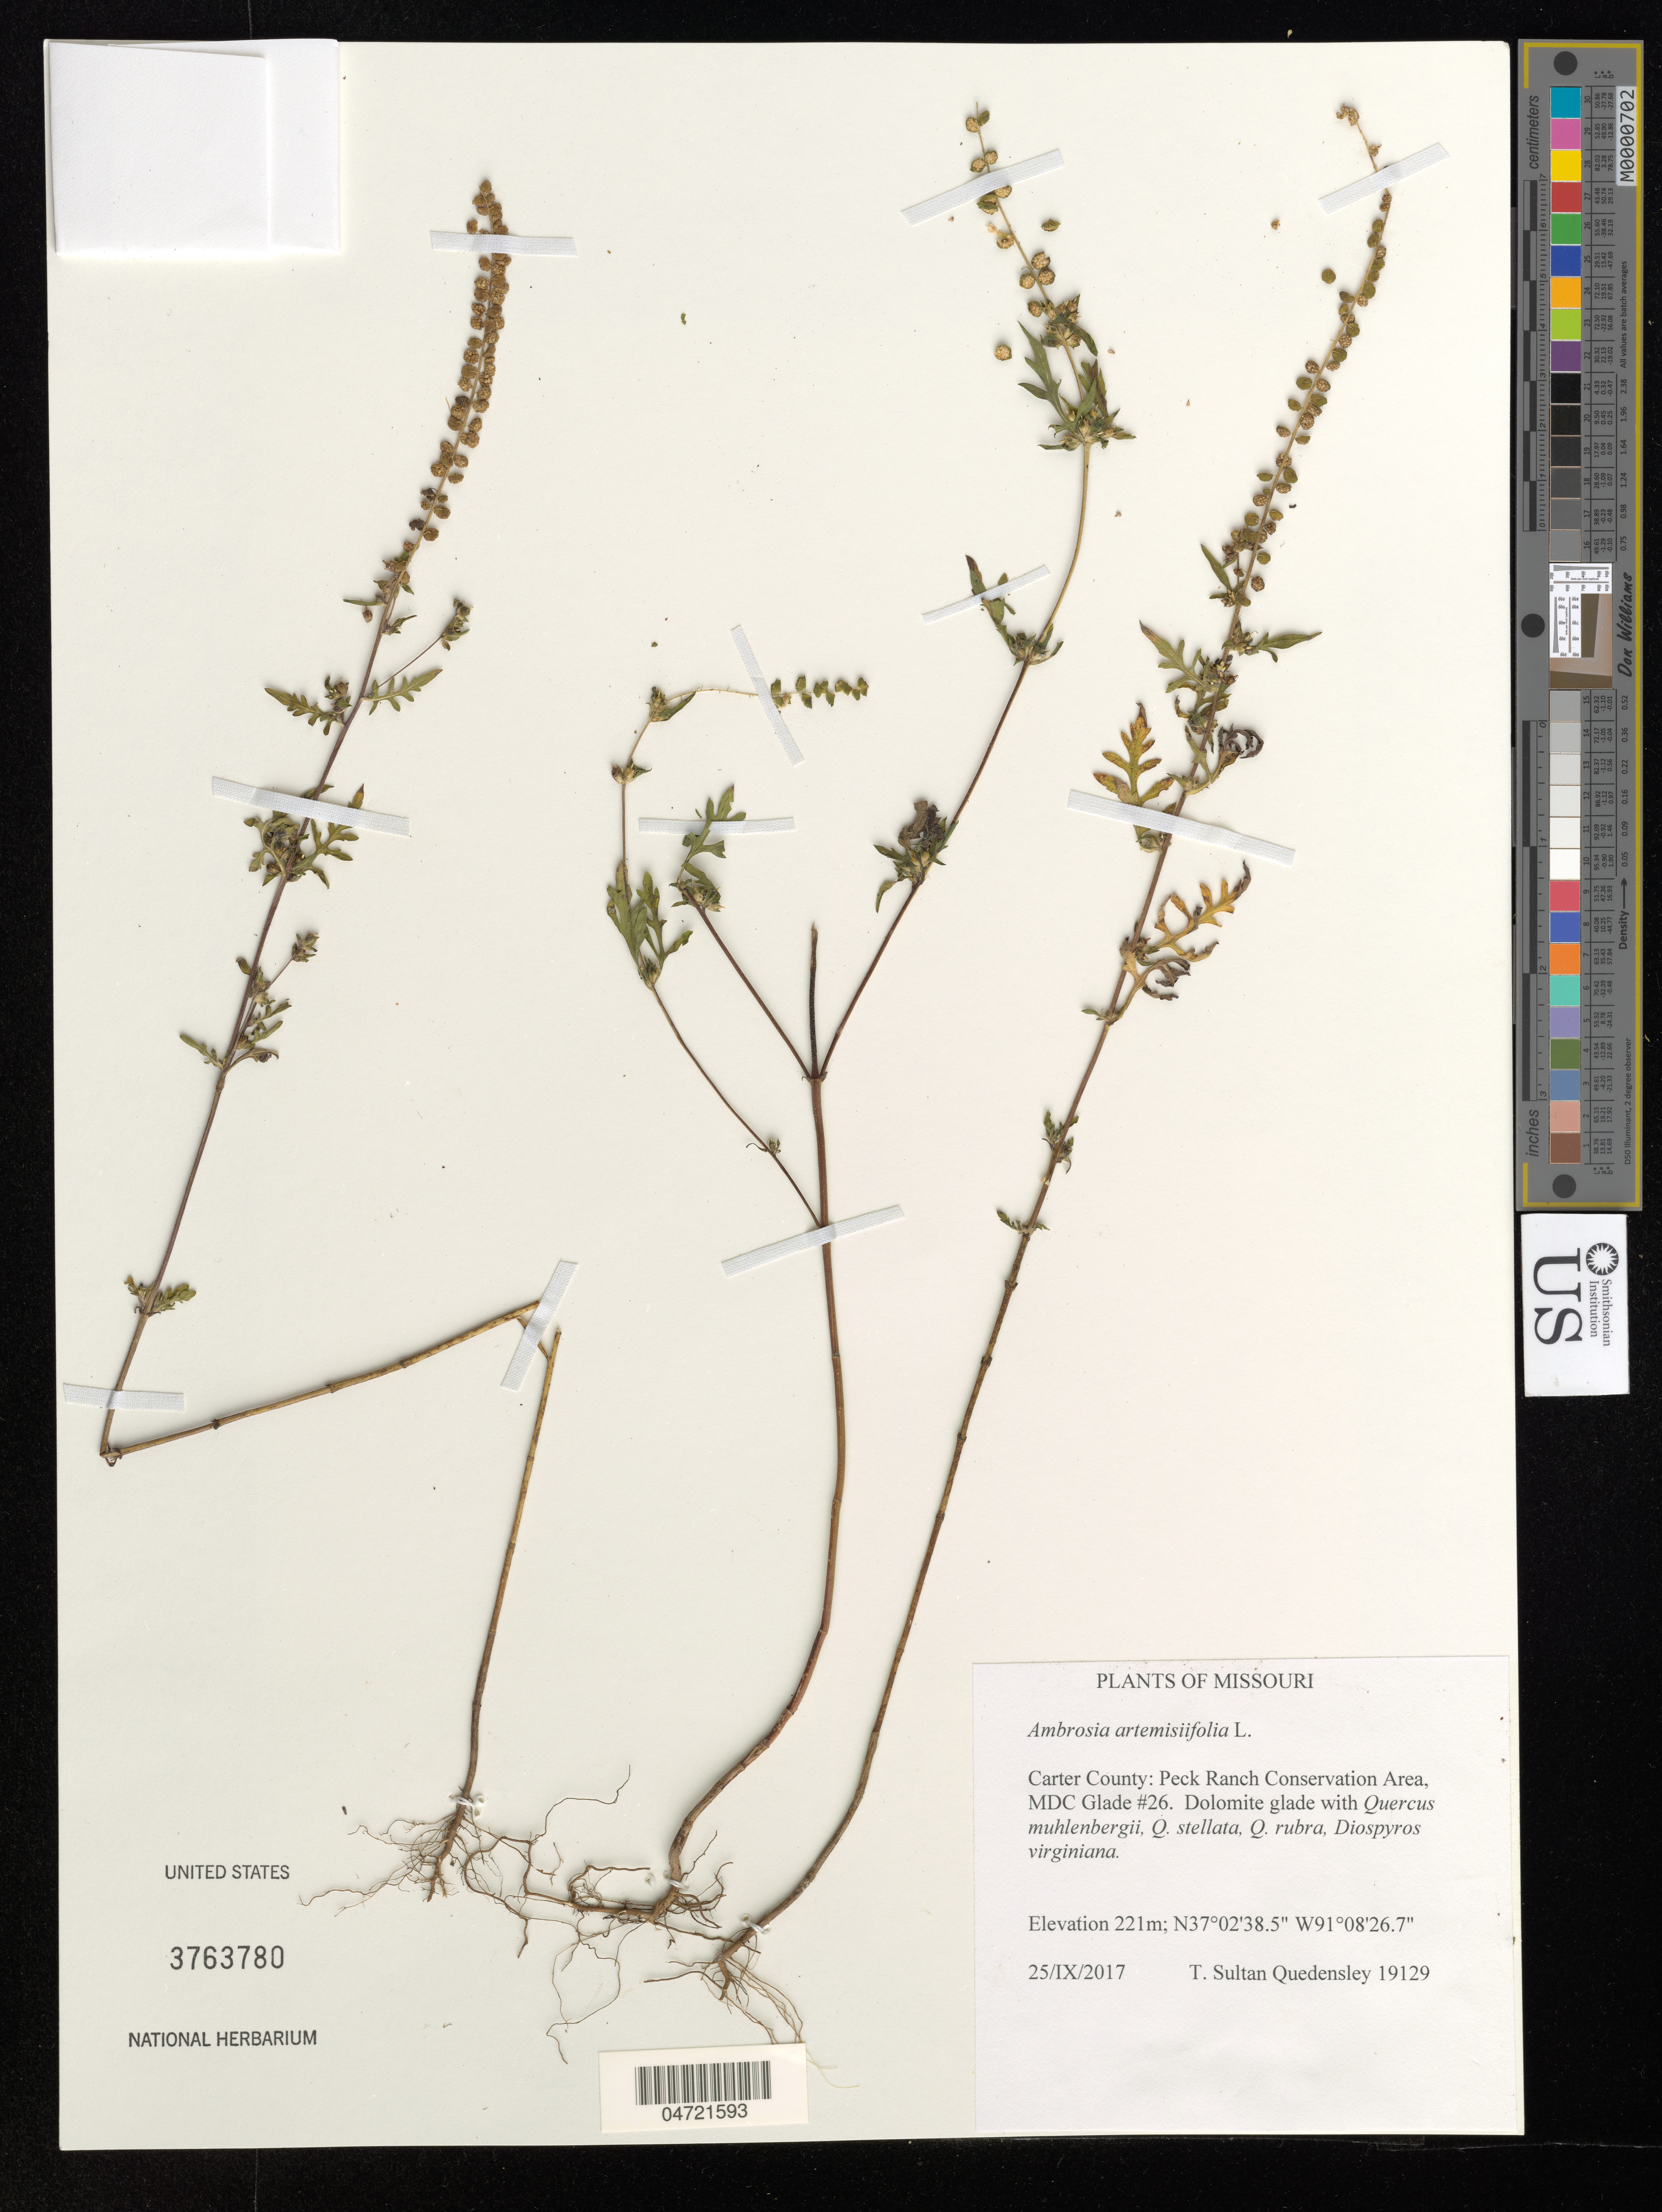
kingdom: Plantae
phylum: Tracheophyta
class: Magnoliopsida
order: Asterales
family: Asteraceae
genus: Ambrosia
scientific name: Ambrosia artemisiifolia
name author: L.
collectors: T. S. Quedensley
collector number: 19129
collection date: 2017-09-25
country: United States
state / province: Missouri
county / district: Carter County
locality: Peck Ranch Conservation Area, MDC Glade #26.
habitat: Dolomite glade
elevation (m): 221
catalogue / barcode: US 3763780